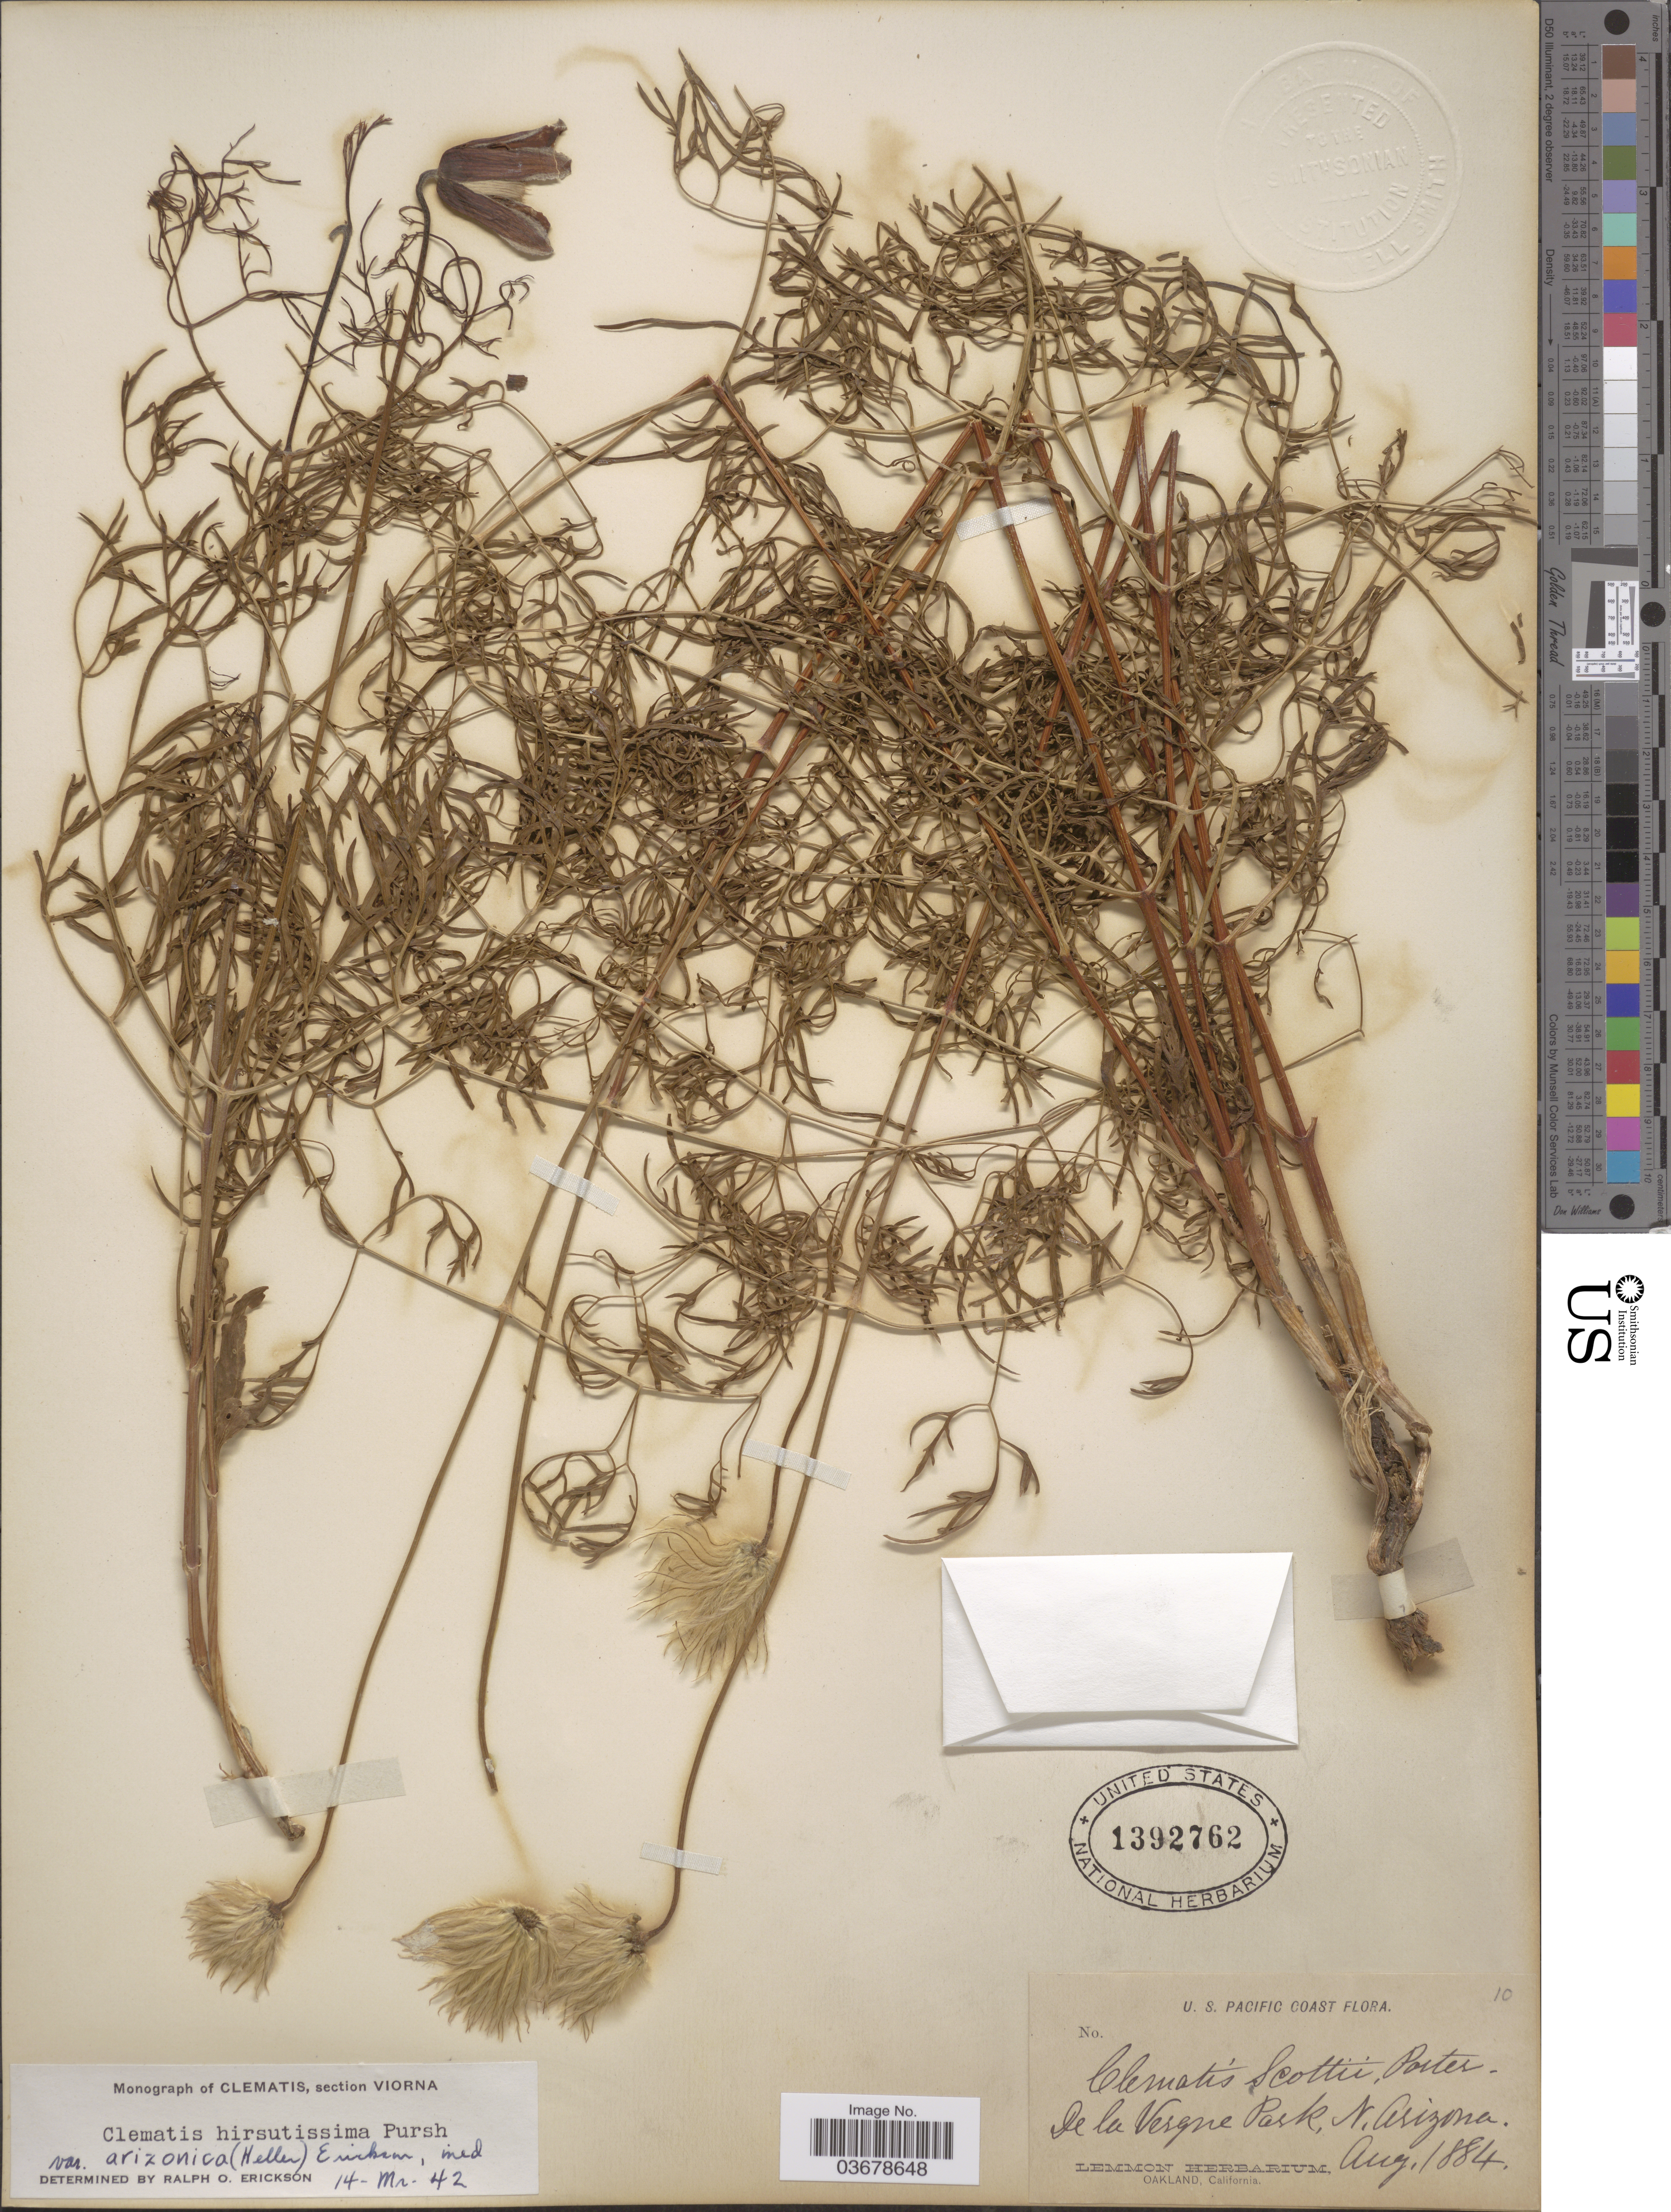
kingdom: Plantae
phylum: Tracheophyta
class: Magnoliopsida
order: Ranunculales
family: Ranunculaceae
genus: Clematis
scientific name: Clematis viorna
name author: L.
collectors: ex herb. Lemmon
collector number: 10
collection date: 1884-08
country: United States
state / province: Arizona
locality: U. S. Pacific Coast. De la Vergne Park, N. Arizona.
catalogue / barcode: US 1392762